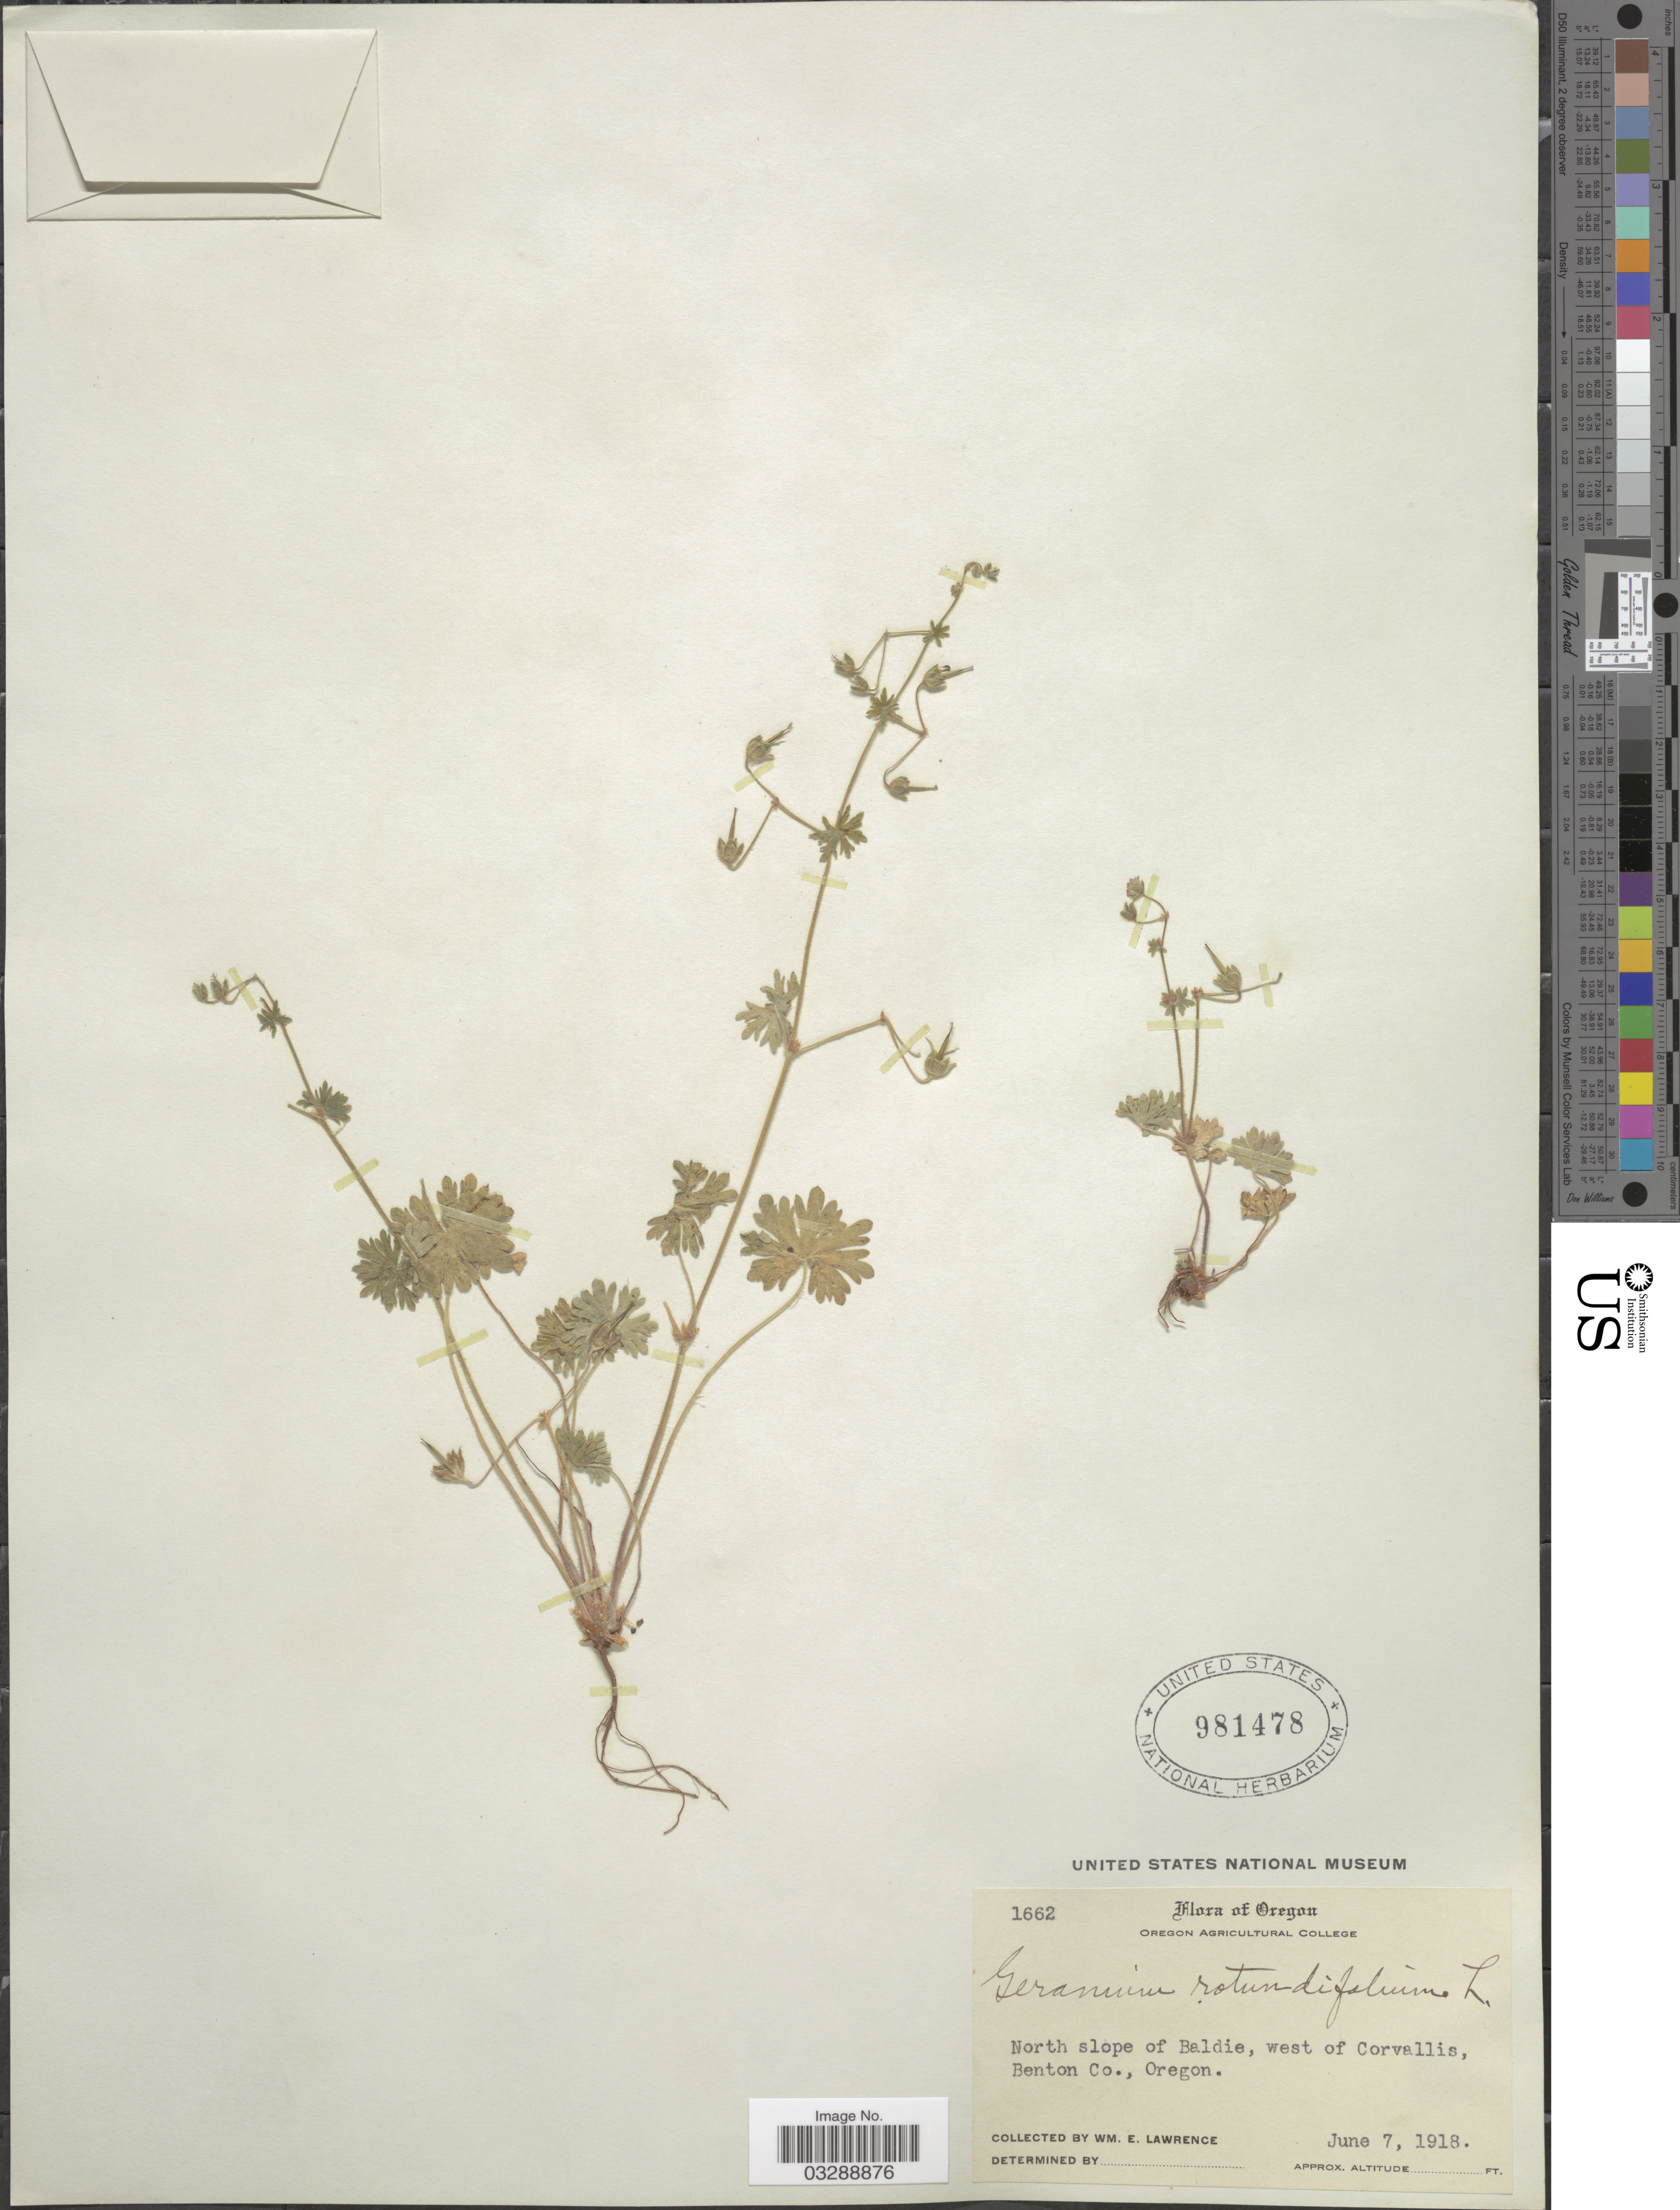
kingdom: Plantae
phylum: Tracheophyta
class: Magnoliopsida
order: Geraniales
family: Geraniaceae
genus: Geranium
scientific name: Geranium molle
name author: L.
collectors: W. Lawrence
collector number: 1662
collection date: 1918-06-07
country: United States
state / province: Oregon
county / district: Benton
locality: North slope of Baldie, west of Corvallis, Benton Co.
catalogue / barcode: US 981478